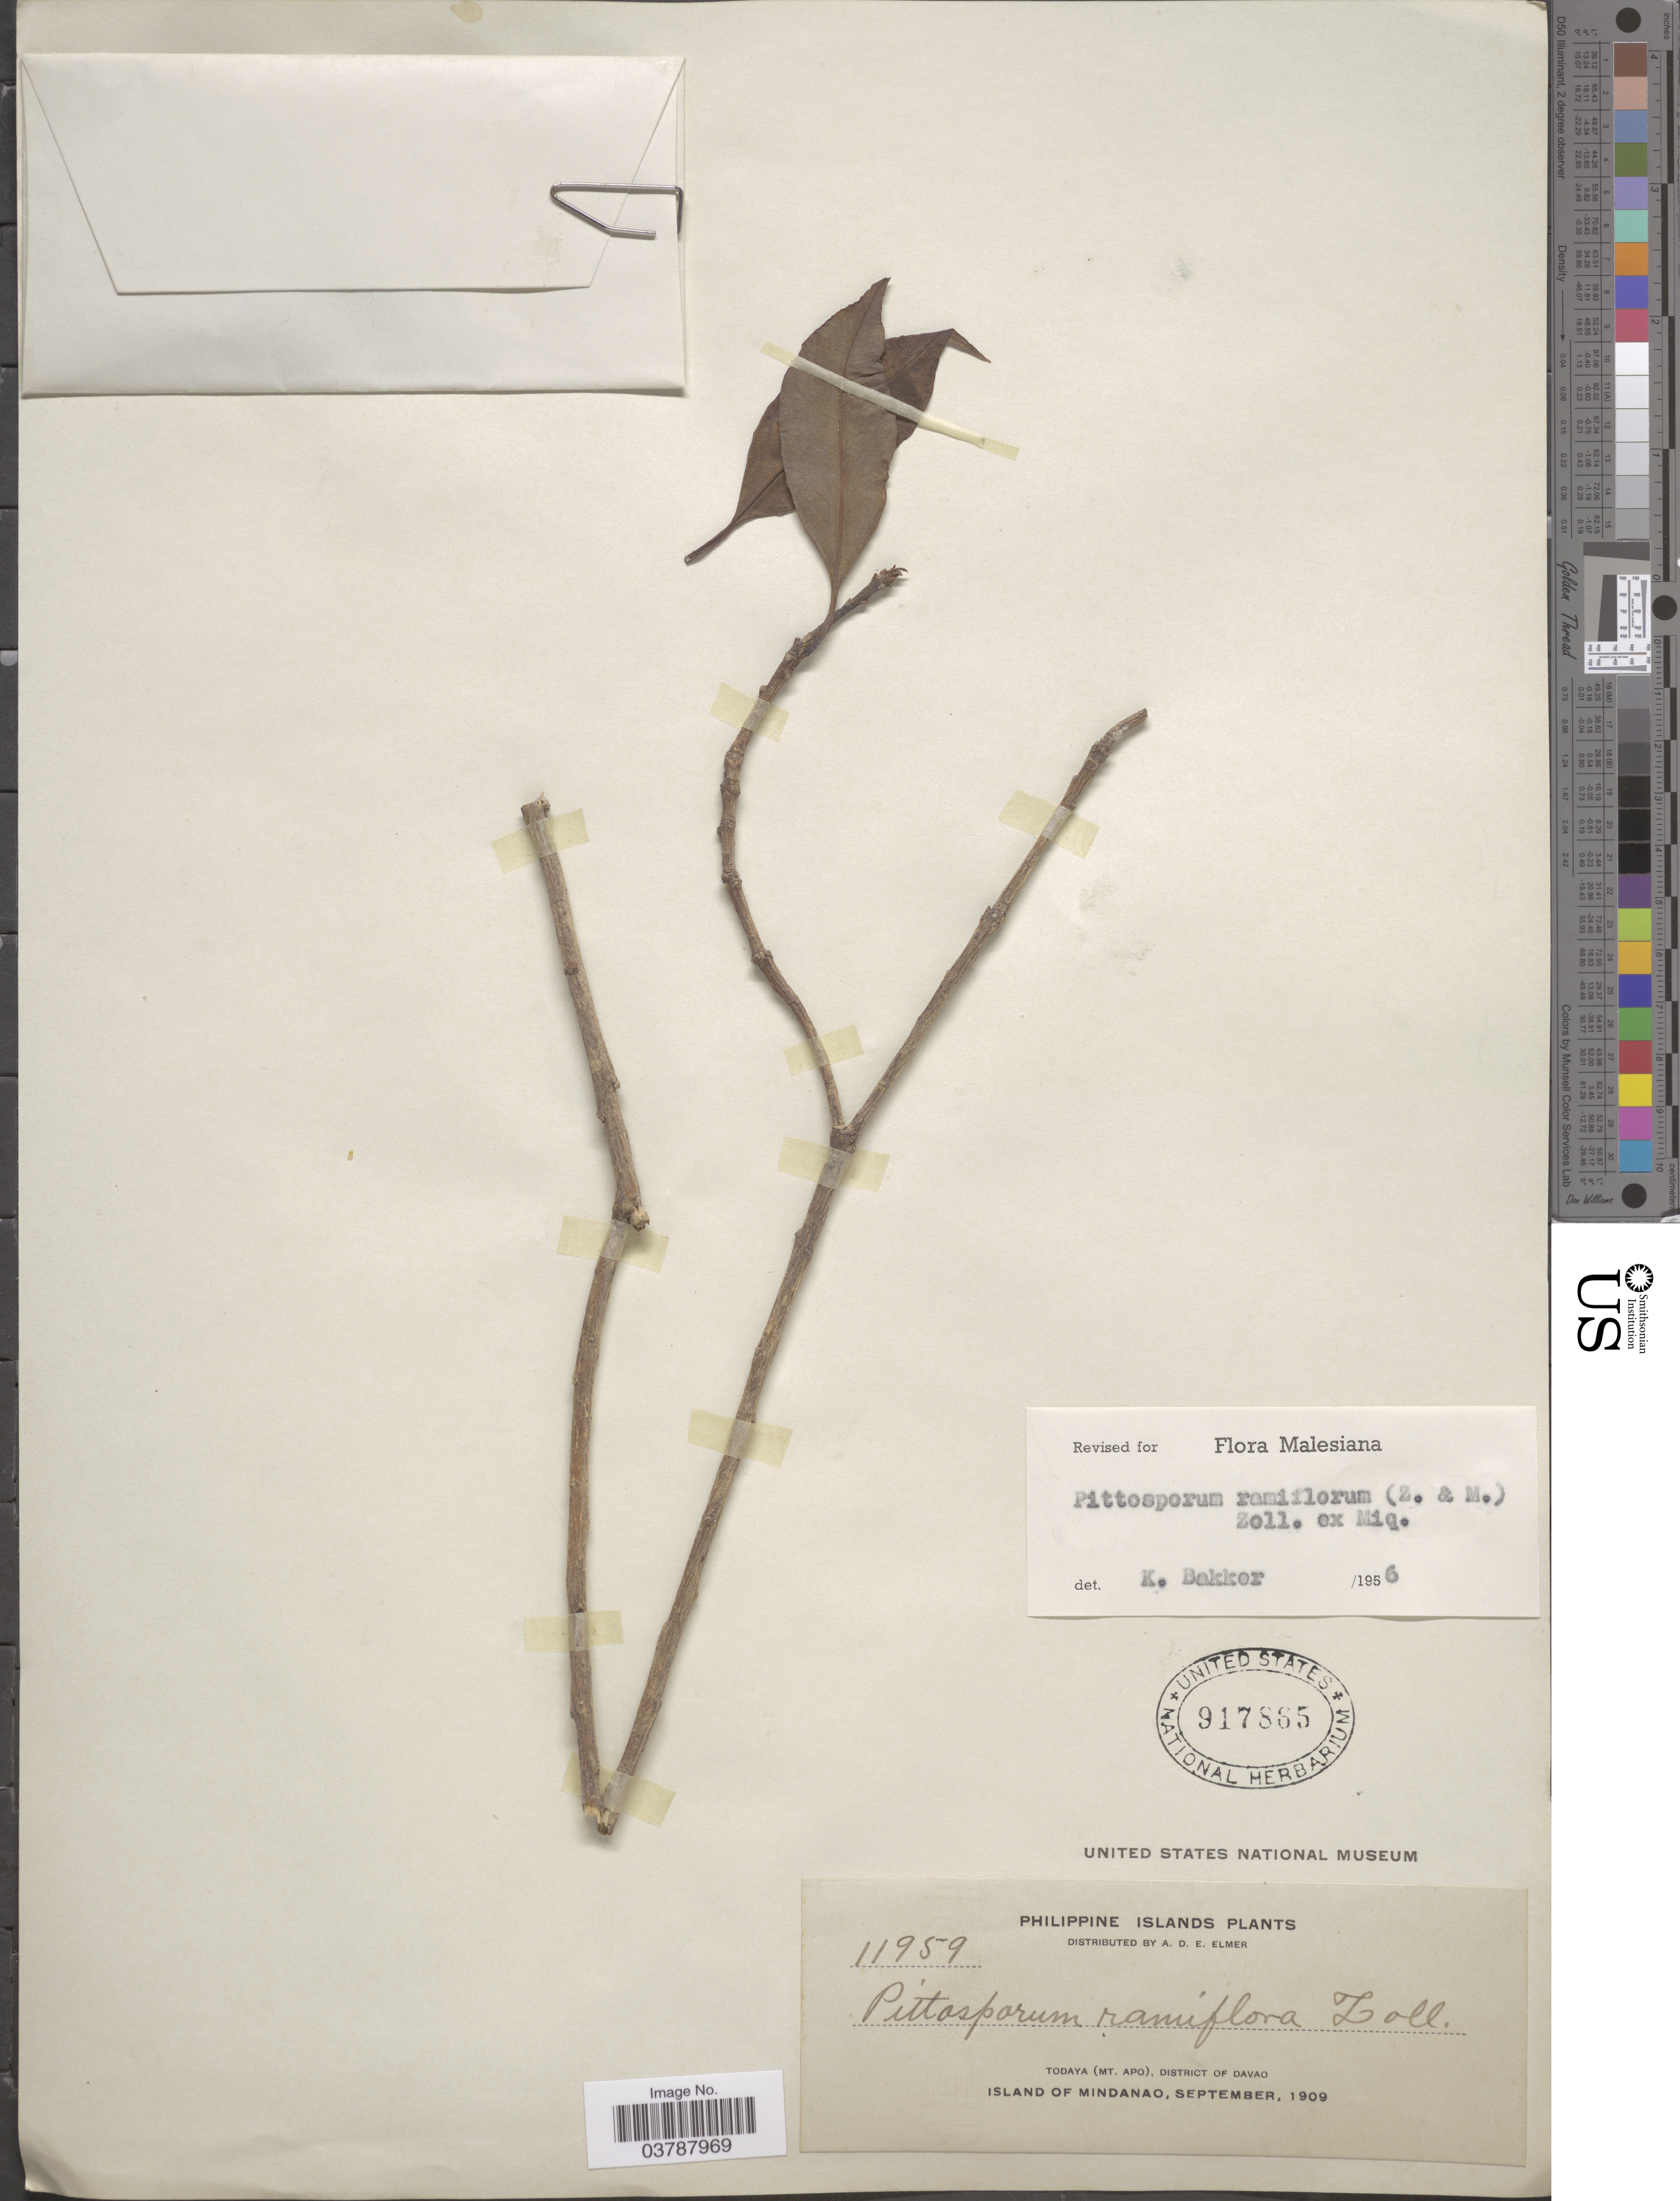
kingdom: Plantae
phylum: Tracheophyta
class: Magnoliopsida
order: Apiales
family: Pittosporaceae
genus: Pittosporum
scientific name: Pittosporum ramiflorum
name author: (Zoll. & Mor.) Zoll.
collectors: A. D. E. Elmer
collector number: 11959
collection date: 1909-09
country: Philippines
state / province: Davao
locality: Todaya (Mt. Apo), District of Davao. Island of Mindanao.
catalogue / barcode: US 917865